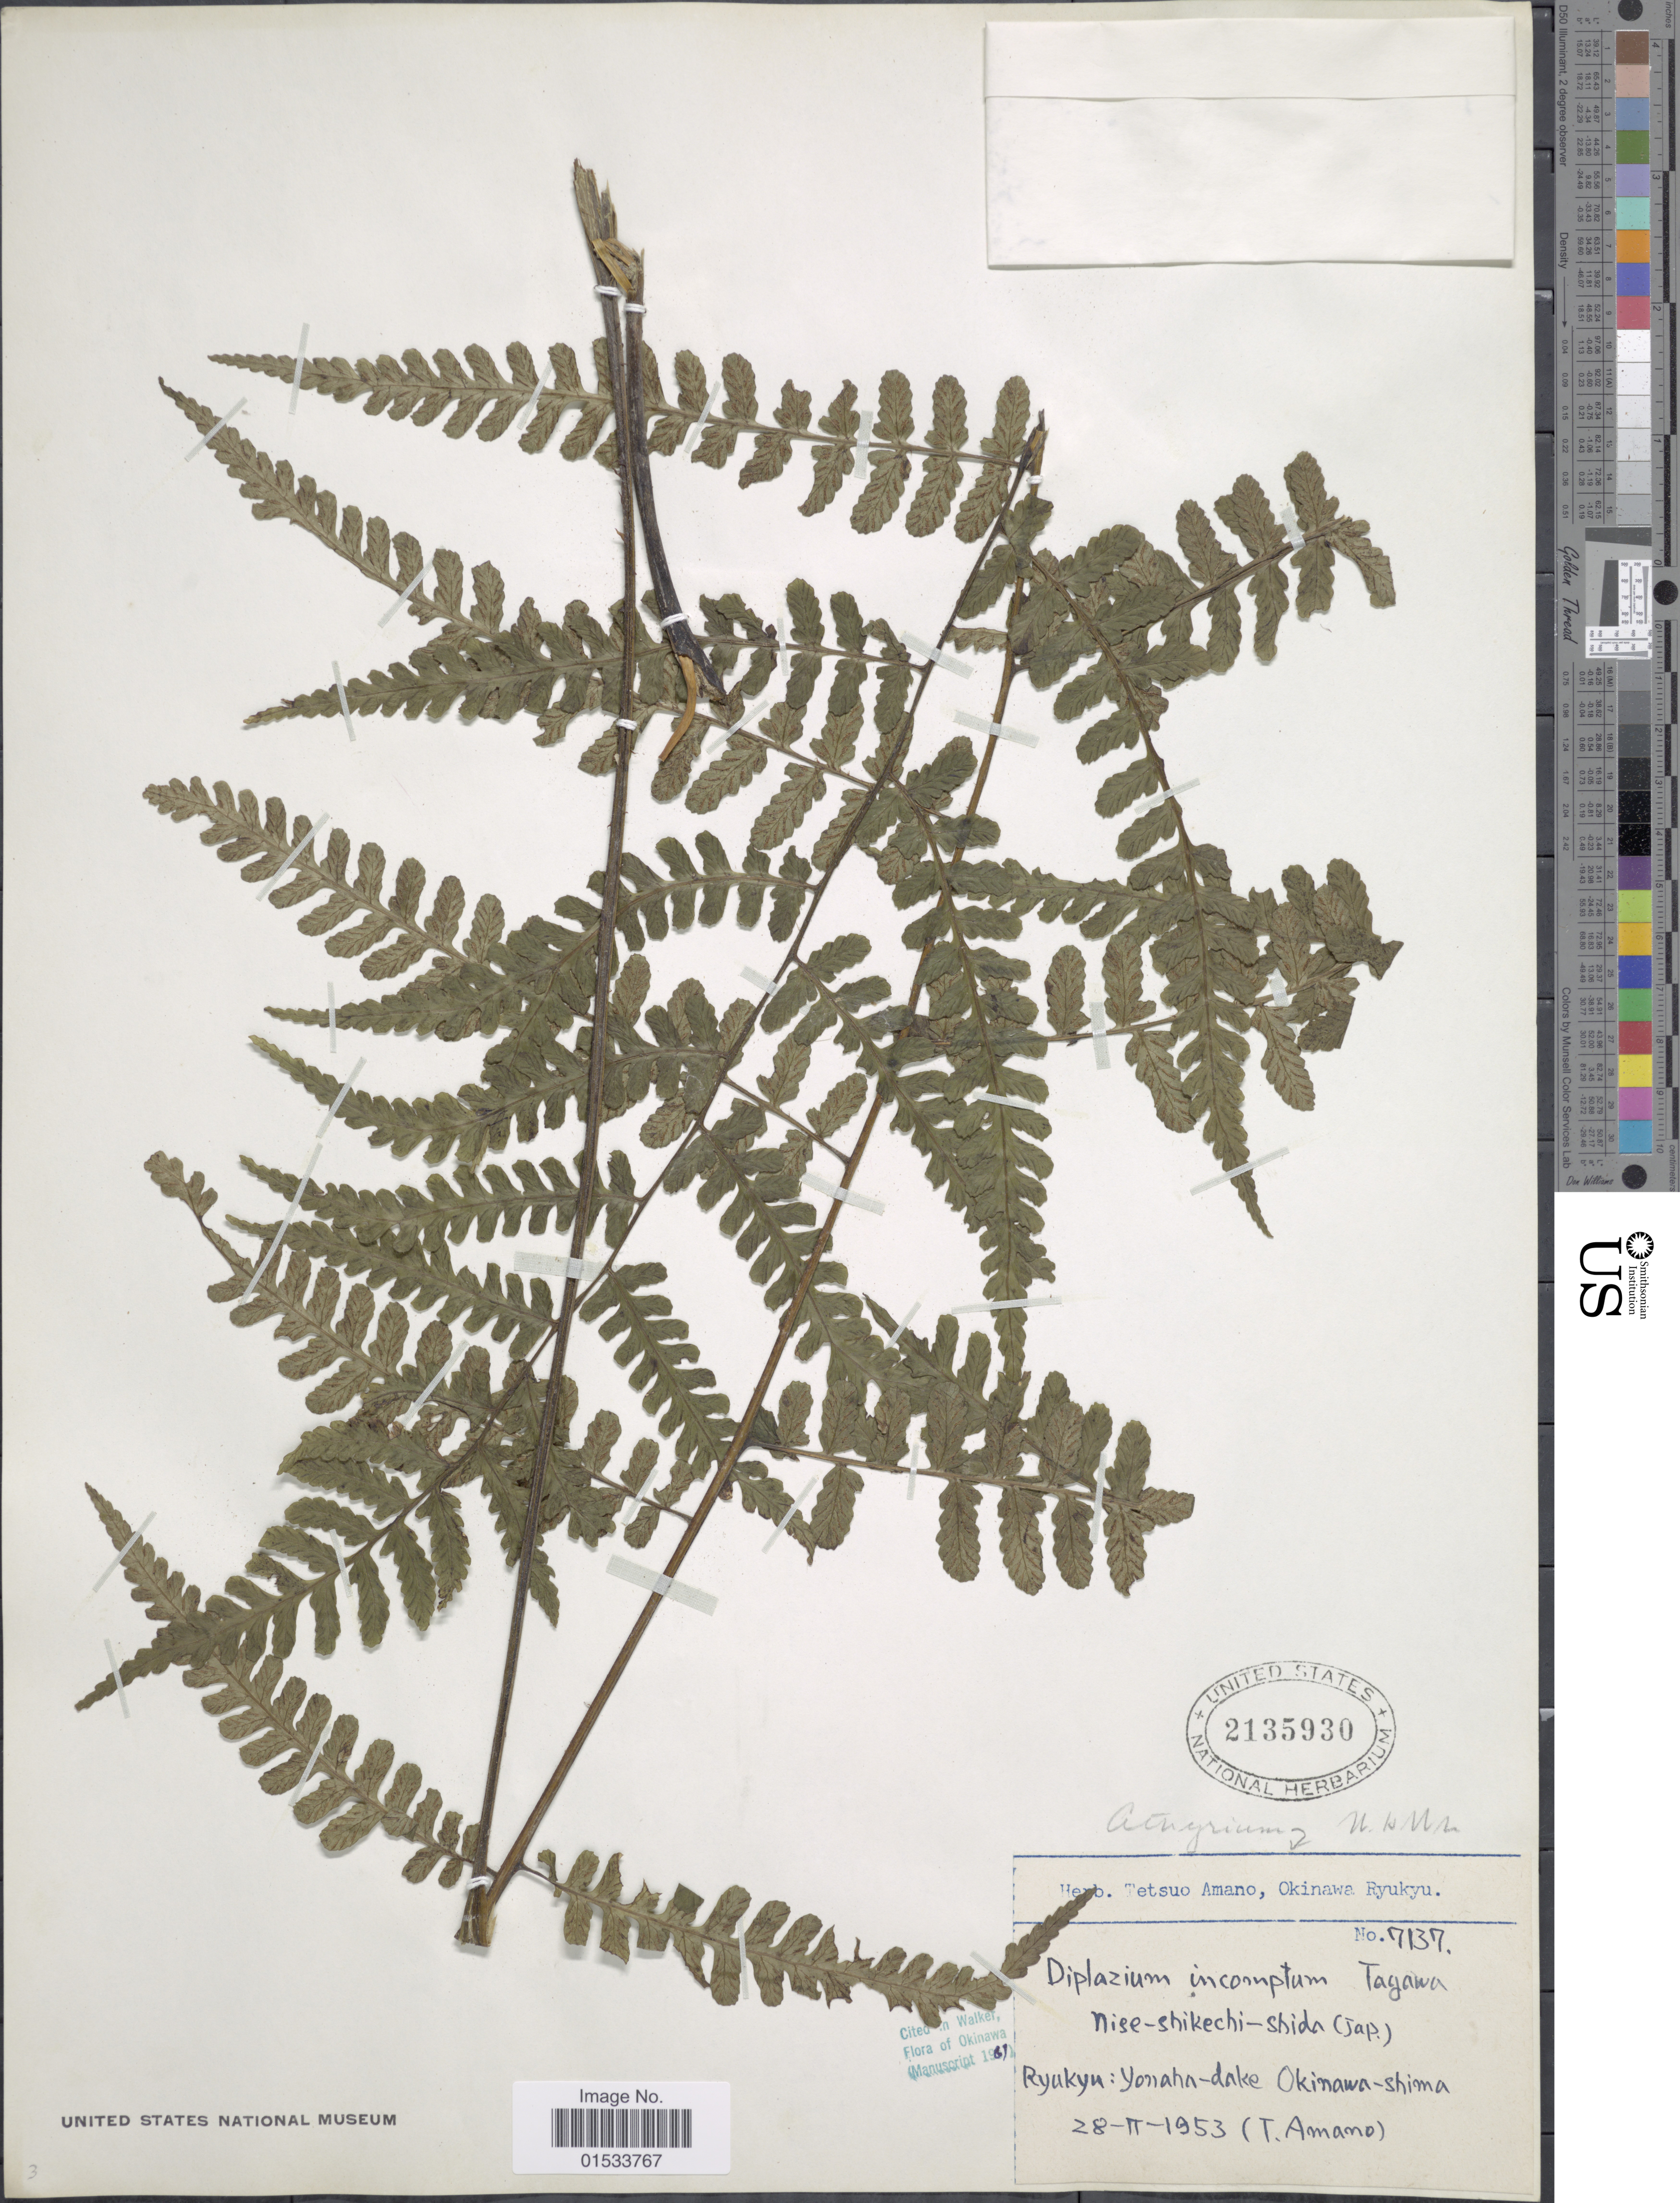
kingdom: Plantae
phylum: Tracheophyta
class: Polypodiopsida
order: Polypodiales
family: Athyriaceae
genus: Diplazium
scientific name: Diplazium incomptum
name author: Tagawa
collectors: T. Amano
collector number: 7137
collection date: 1953-02-28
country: Japan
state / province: Okinawa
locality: Ryukyu: Yonanha- dake, Okinawa- Shima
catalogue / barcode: US 2135930